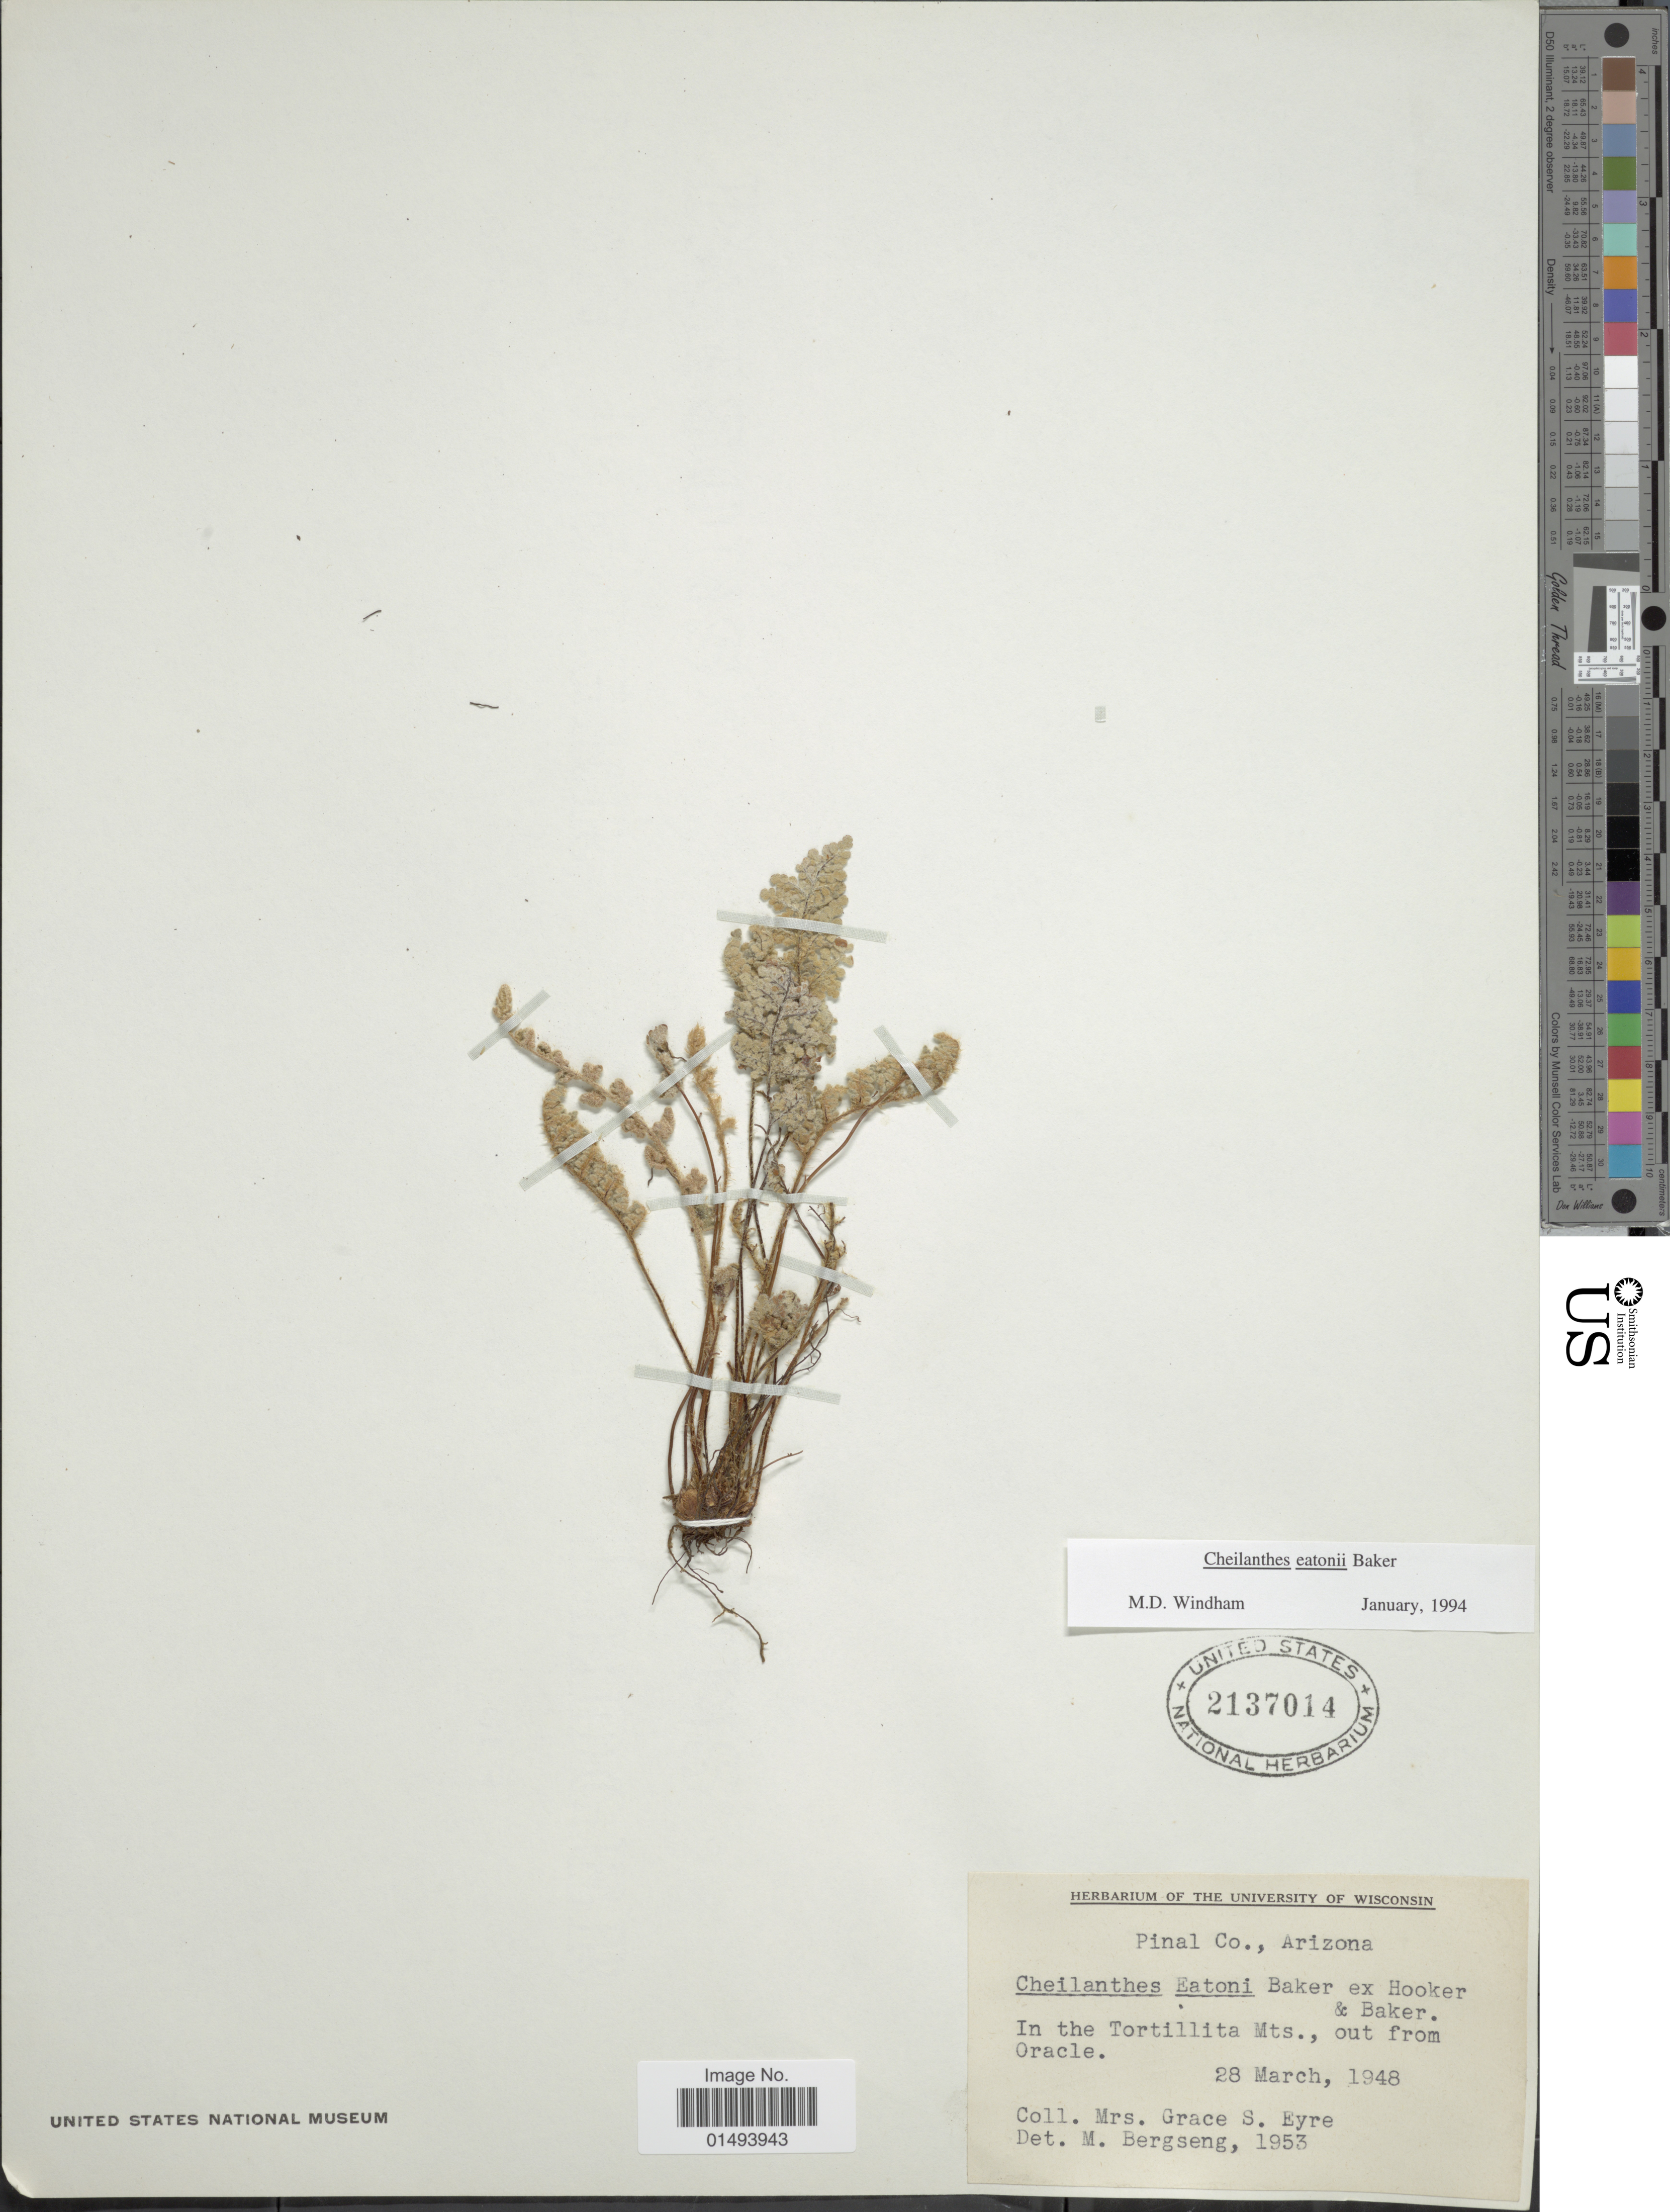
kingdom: Plantae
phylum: Tracheophyta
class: Polypodiopsida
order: Polypodiales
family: Pteridaceae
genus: Myriopteris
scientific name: Myriopteris rufa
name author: Fée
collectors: G. Eyre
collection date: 1948-03-28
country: United States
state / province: Arizona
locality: Pinal Co. In the Tortillita Mts. out from Oracle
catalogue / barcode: US 2137014